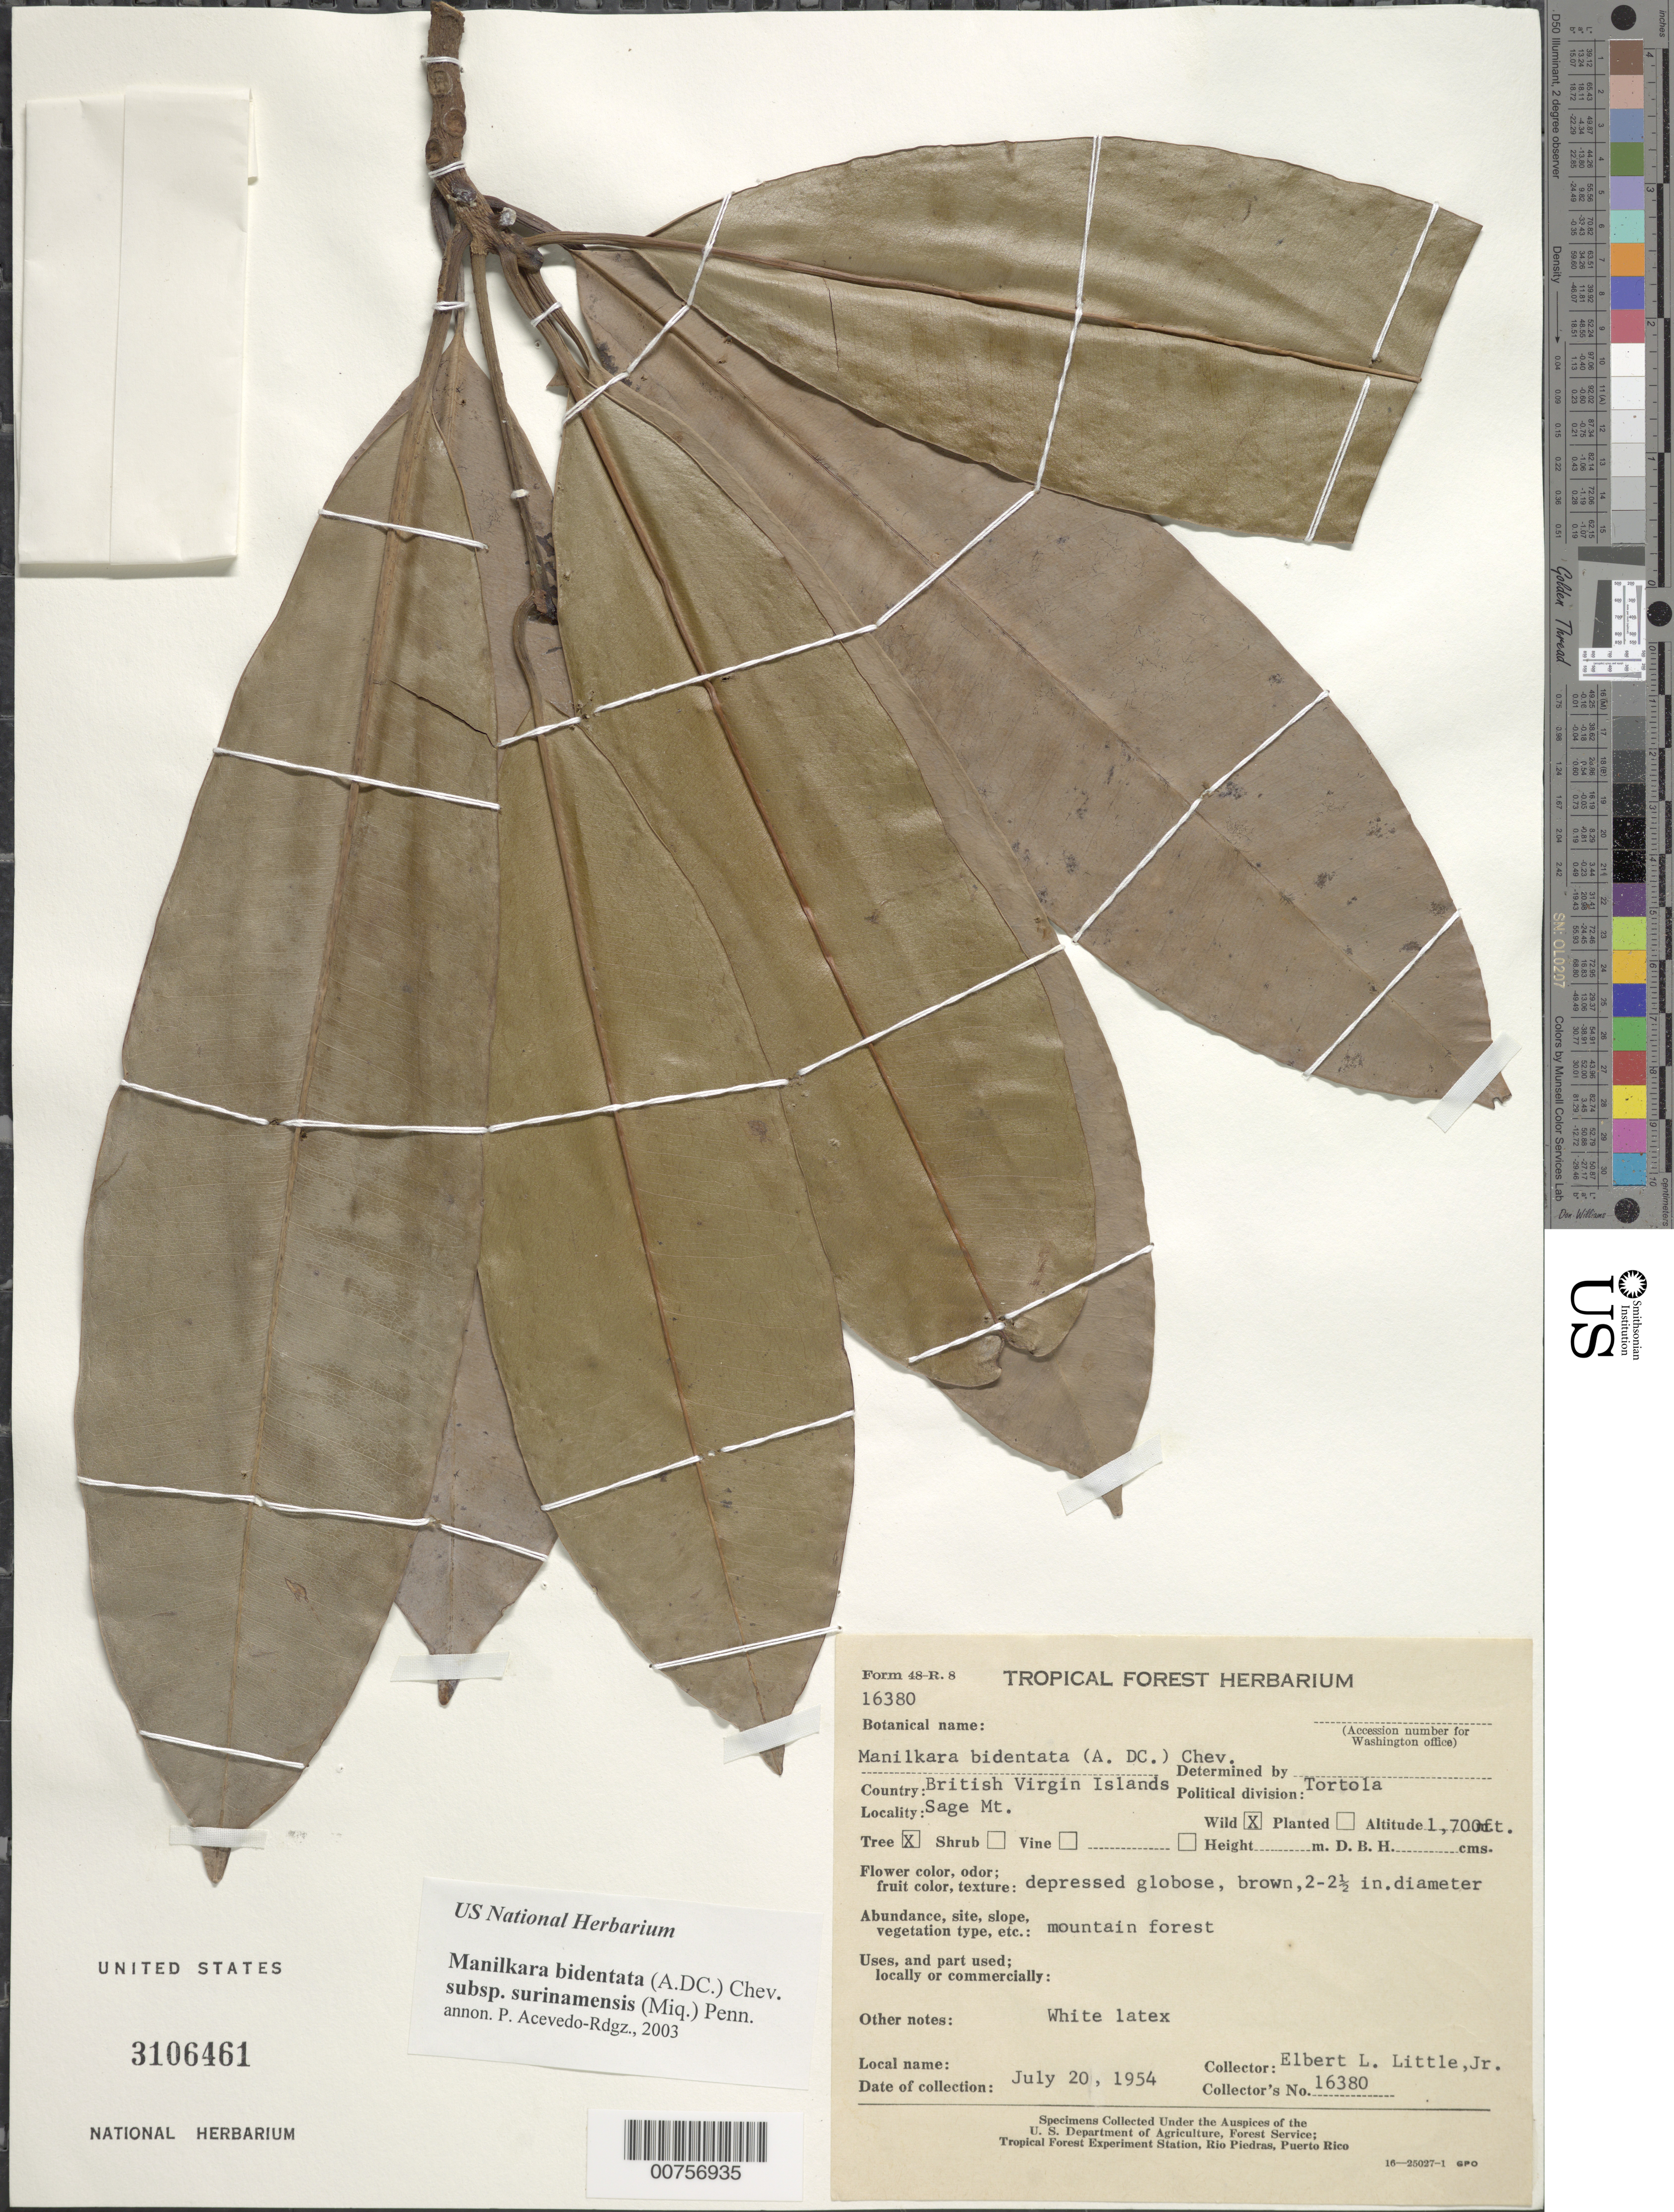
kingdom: Plantae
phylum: Tracheophyta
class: Magnoliopsida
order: Ericales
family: Sapotaceae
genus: Manilkara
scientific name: Manilkara bidentata subsp. surinamensis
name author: (Miq.) T.D. Penn.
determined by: Acevedo-Rodríguez, P., (BOT), Smithsonian Institution - National Museum of Natural History (UNITED STATES)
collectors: E. L. Little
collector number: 16380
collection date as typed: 20 Jul 1954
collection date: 1954-07-20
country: British Virgin Islands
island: Tortola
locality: Sage Mt.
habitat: Mountain forest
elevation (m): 518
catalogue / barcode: US 3106461